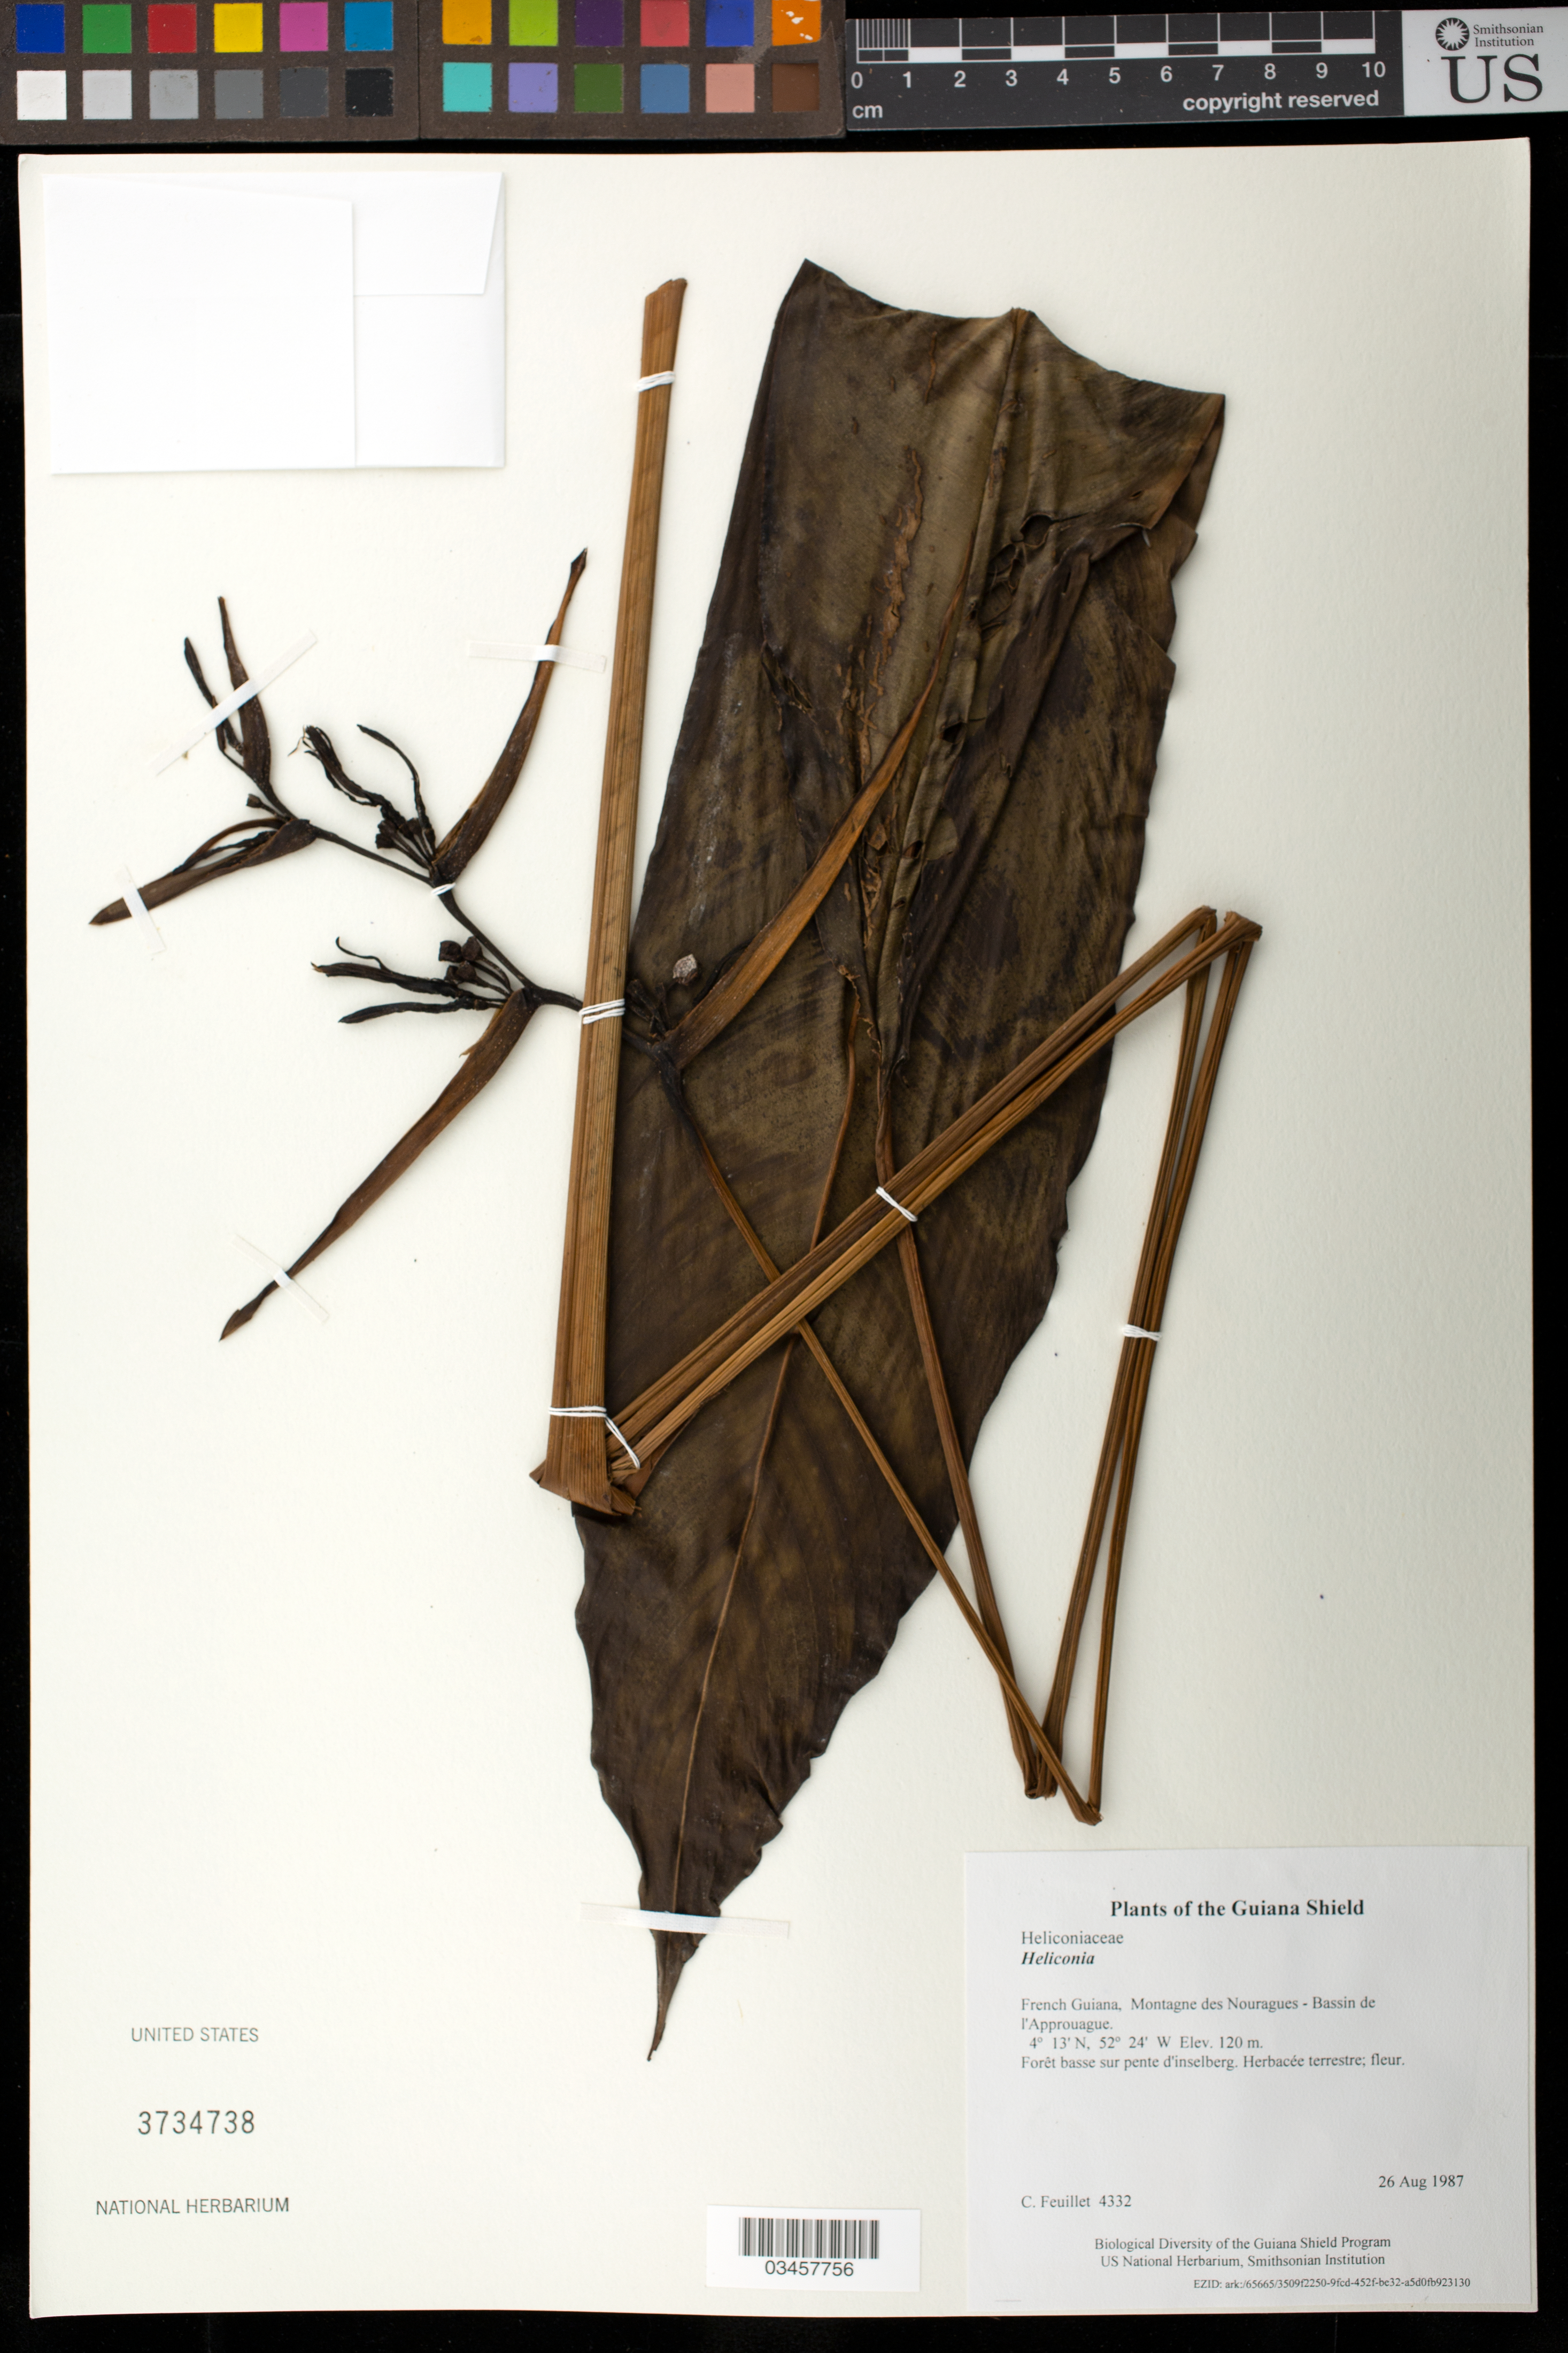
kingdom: Plantae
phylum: Tracheophyta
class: Liliopsida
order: Zingiberales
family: Heliconiaceae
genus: Heliconia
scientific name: Heliconia sp.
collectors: C. Feuillet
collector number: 4332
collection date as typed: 26 Aug 1987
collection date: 1987-08-26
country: French Guiana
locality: Montagne des Nouragues - Bassin de l'Approuague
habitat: Forêt basse sur pente d'inselberg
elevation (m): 120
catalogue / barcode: US 3734738